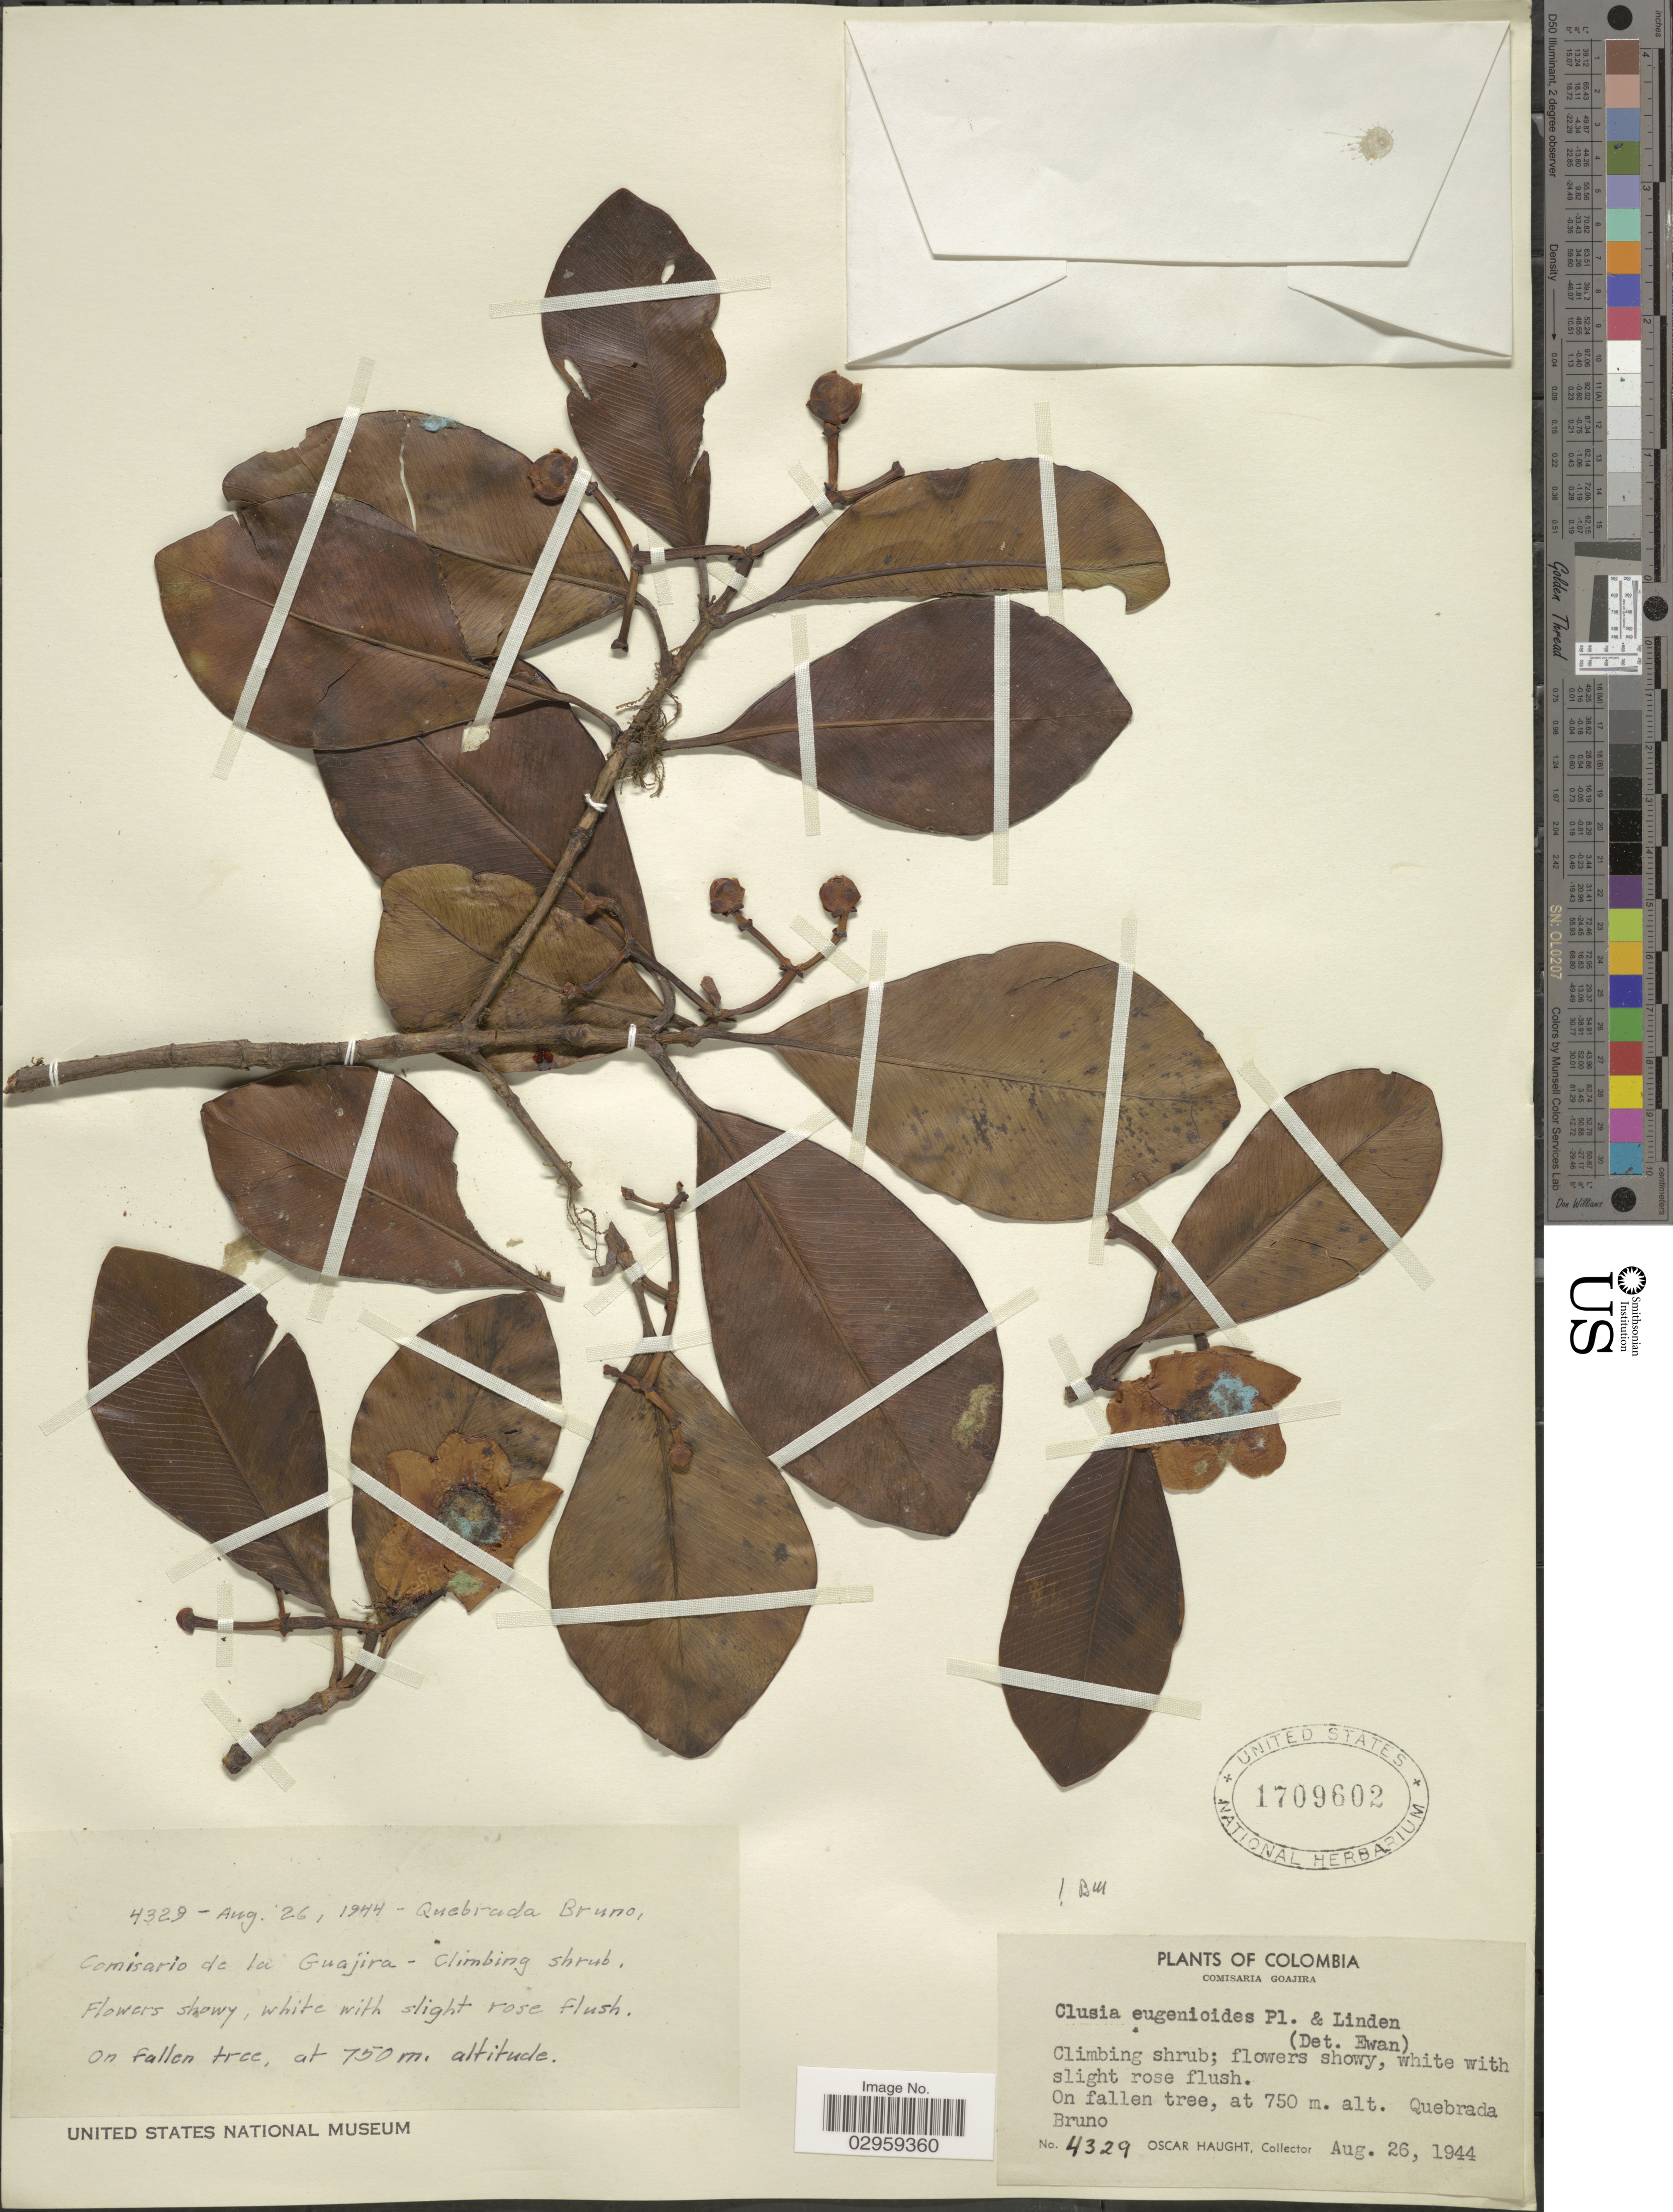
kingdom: Plantae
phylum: Tracheophyta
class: Magnoliopsida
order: Malpighiales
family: Clusiaceae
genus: Clusia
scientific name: Clusia eugenioides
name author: Planch. & Linden ex Planch. & Triana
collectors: O. L. Haught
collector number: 4329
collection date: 1944-08-26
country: Colombia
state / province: La Guajira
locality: Comisaria Goajira. Quebrada Bruno, Comisario de la Guajira.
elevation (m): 750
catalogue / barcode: US 1709602